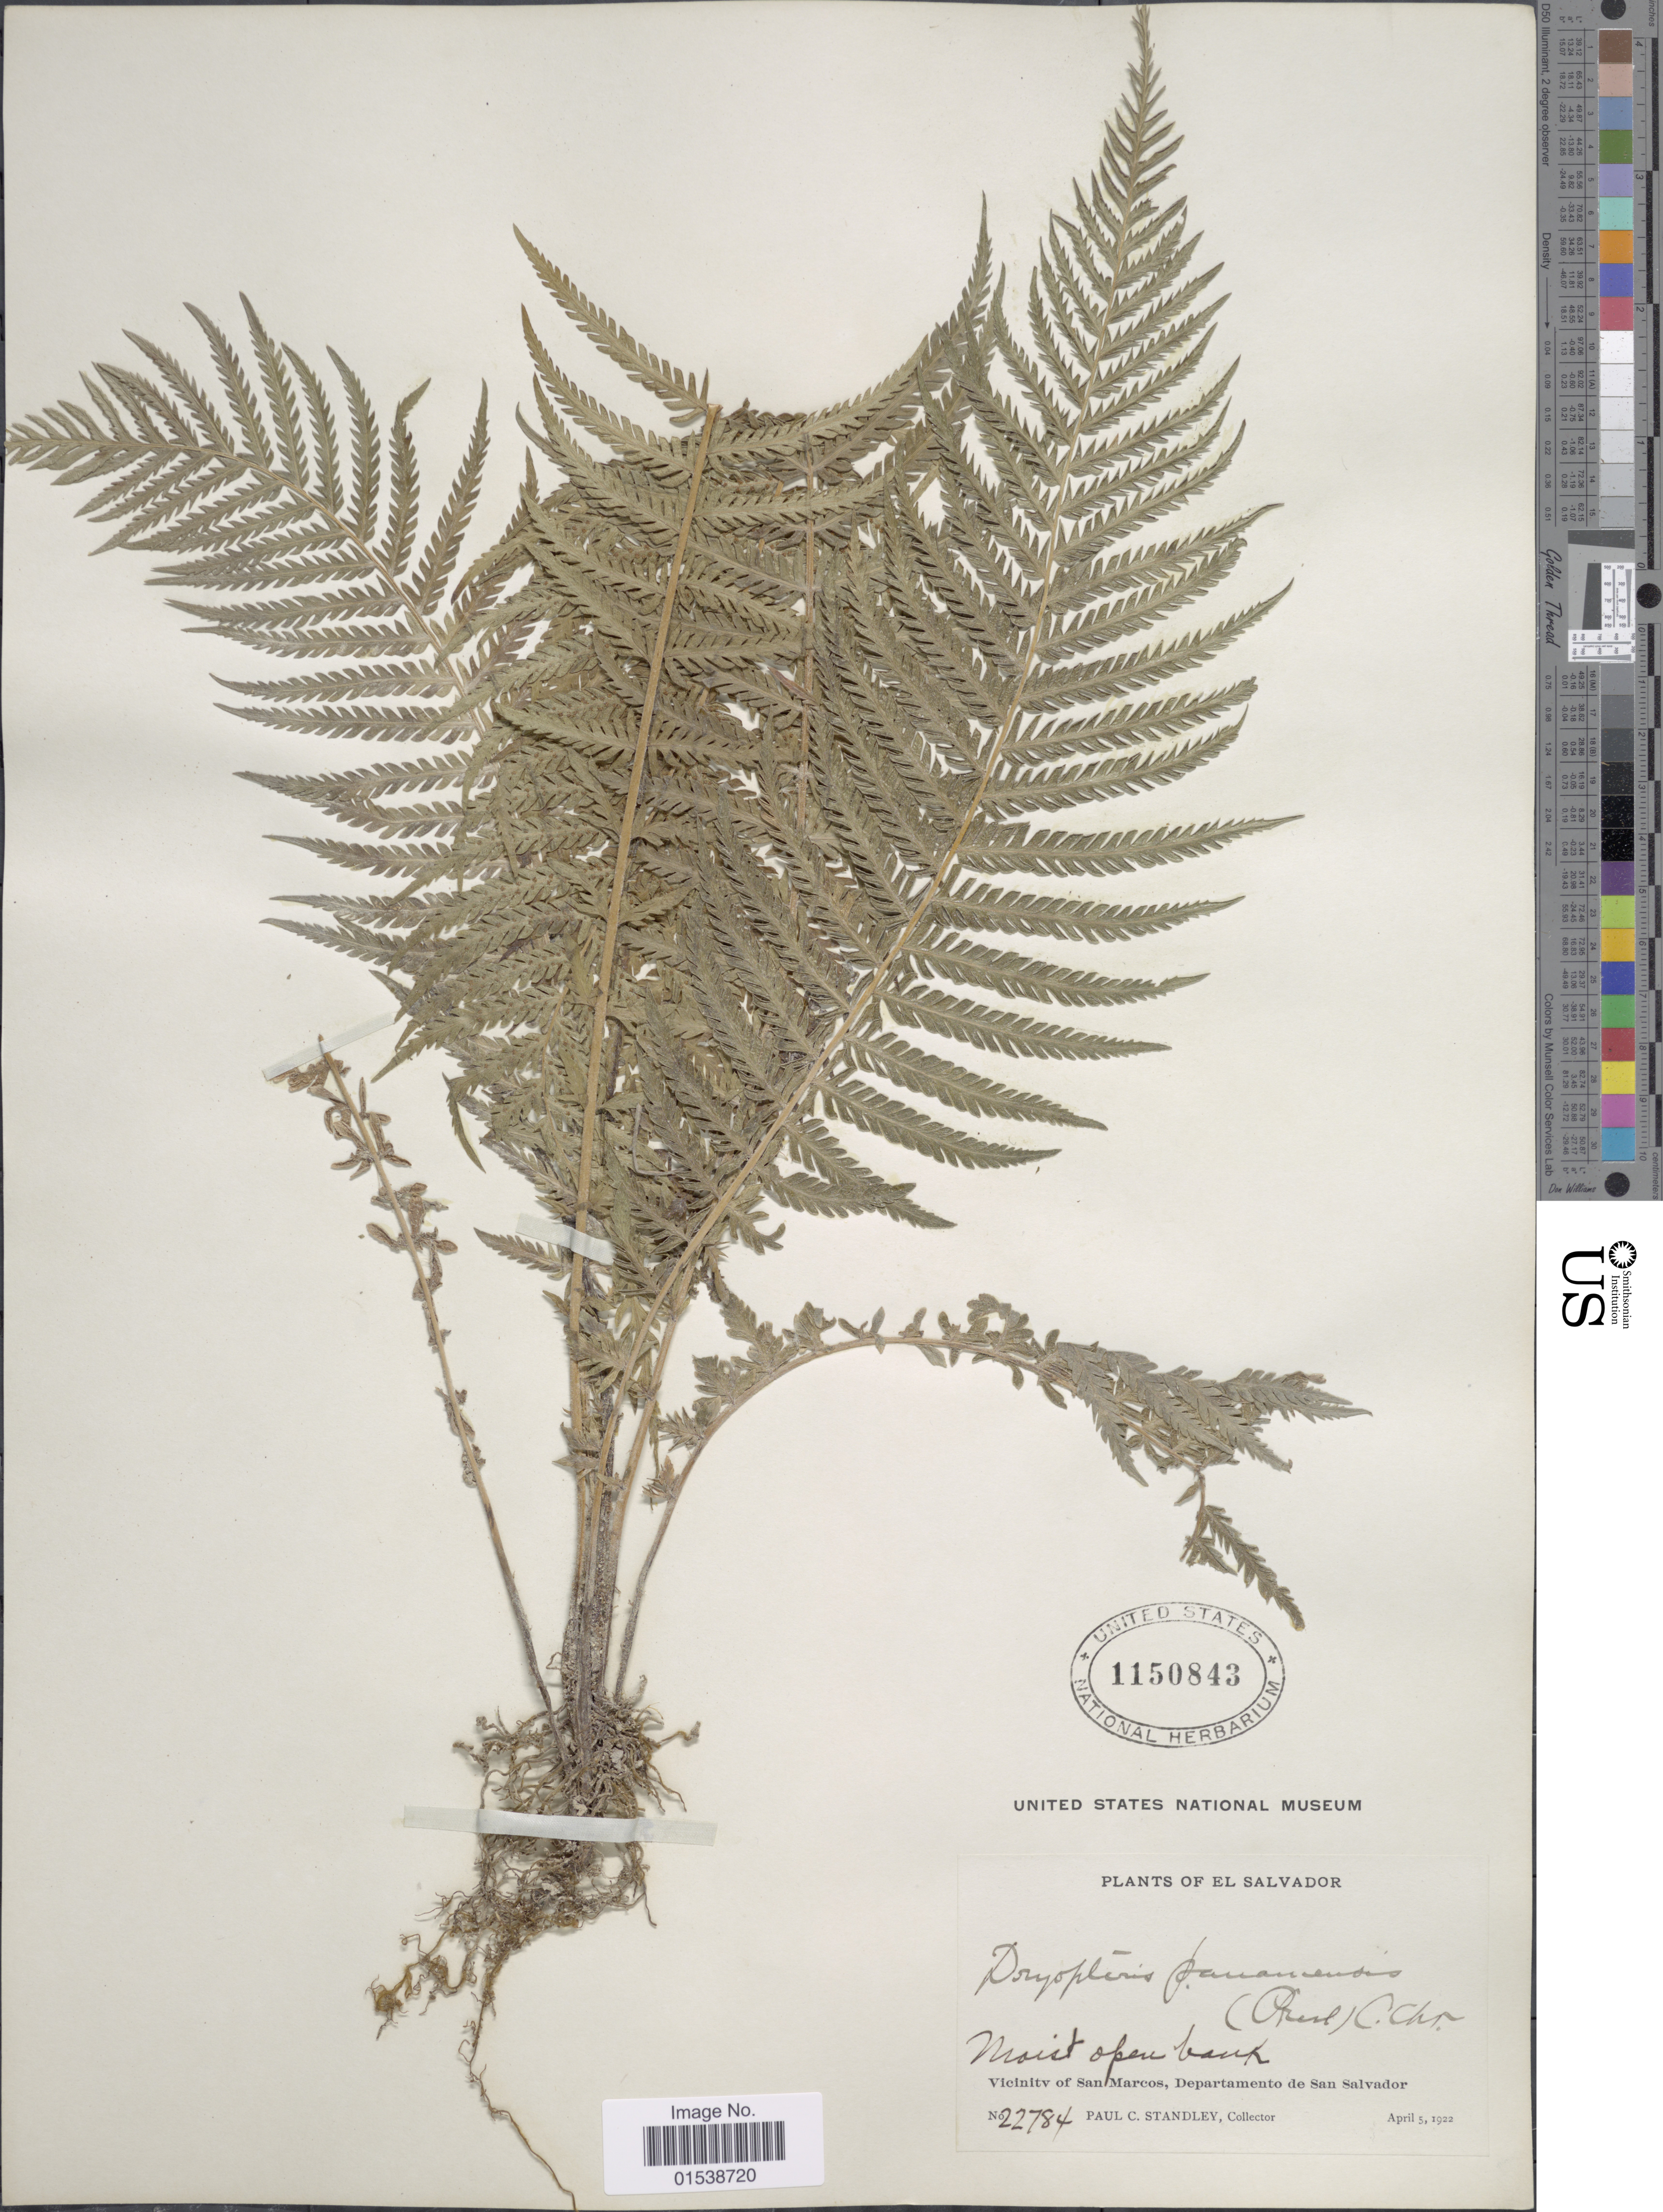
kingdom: Plantae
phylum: Tracheophyta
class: Polypodiopsida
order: Polypodiales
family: Thelypteridaceae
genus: Amauropelta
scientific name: Amauropelta resinifera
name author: (Desv.) Pic. Serm.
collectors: P. C. Standley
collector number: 22784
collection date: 1922-04-05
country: El Salvador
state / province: San Salvador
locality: Vicinity of San Marcos, Departamento de San Salvador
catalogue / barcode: US 1150843